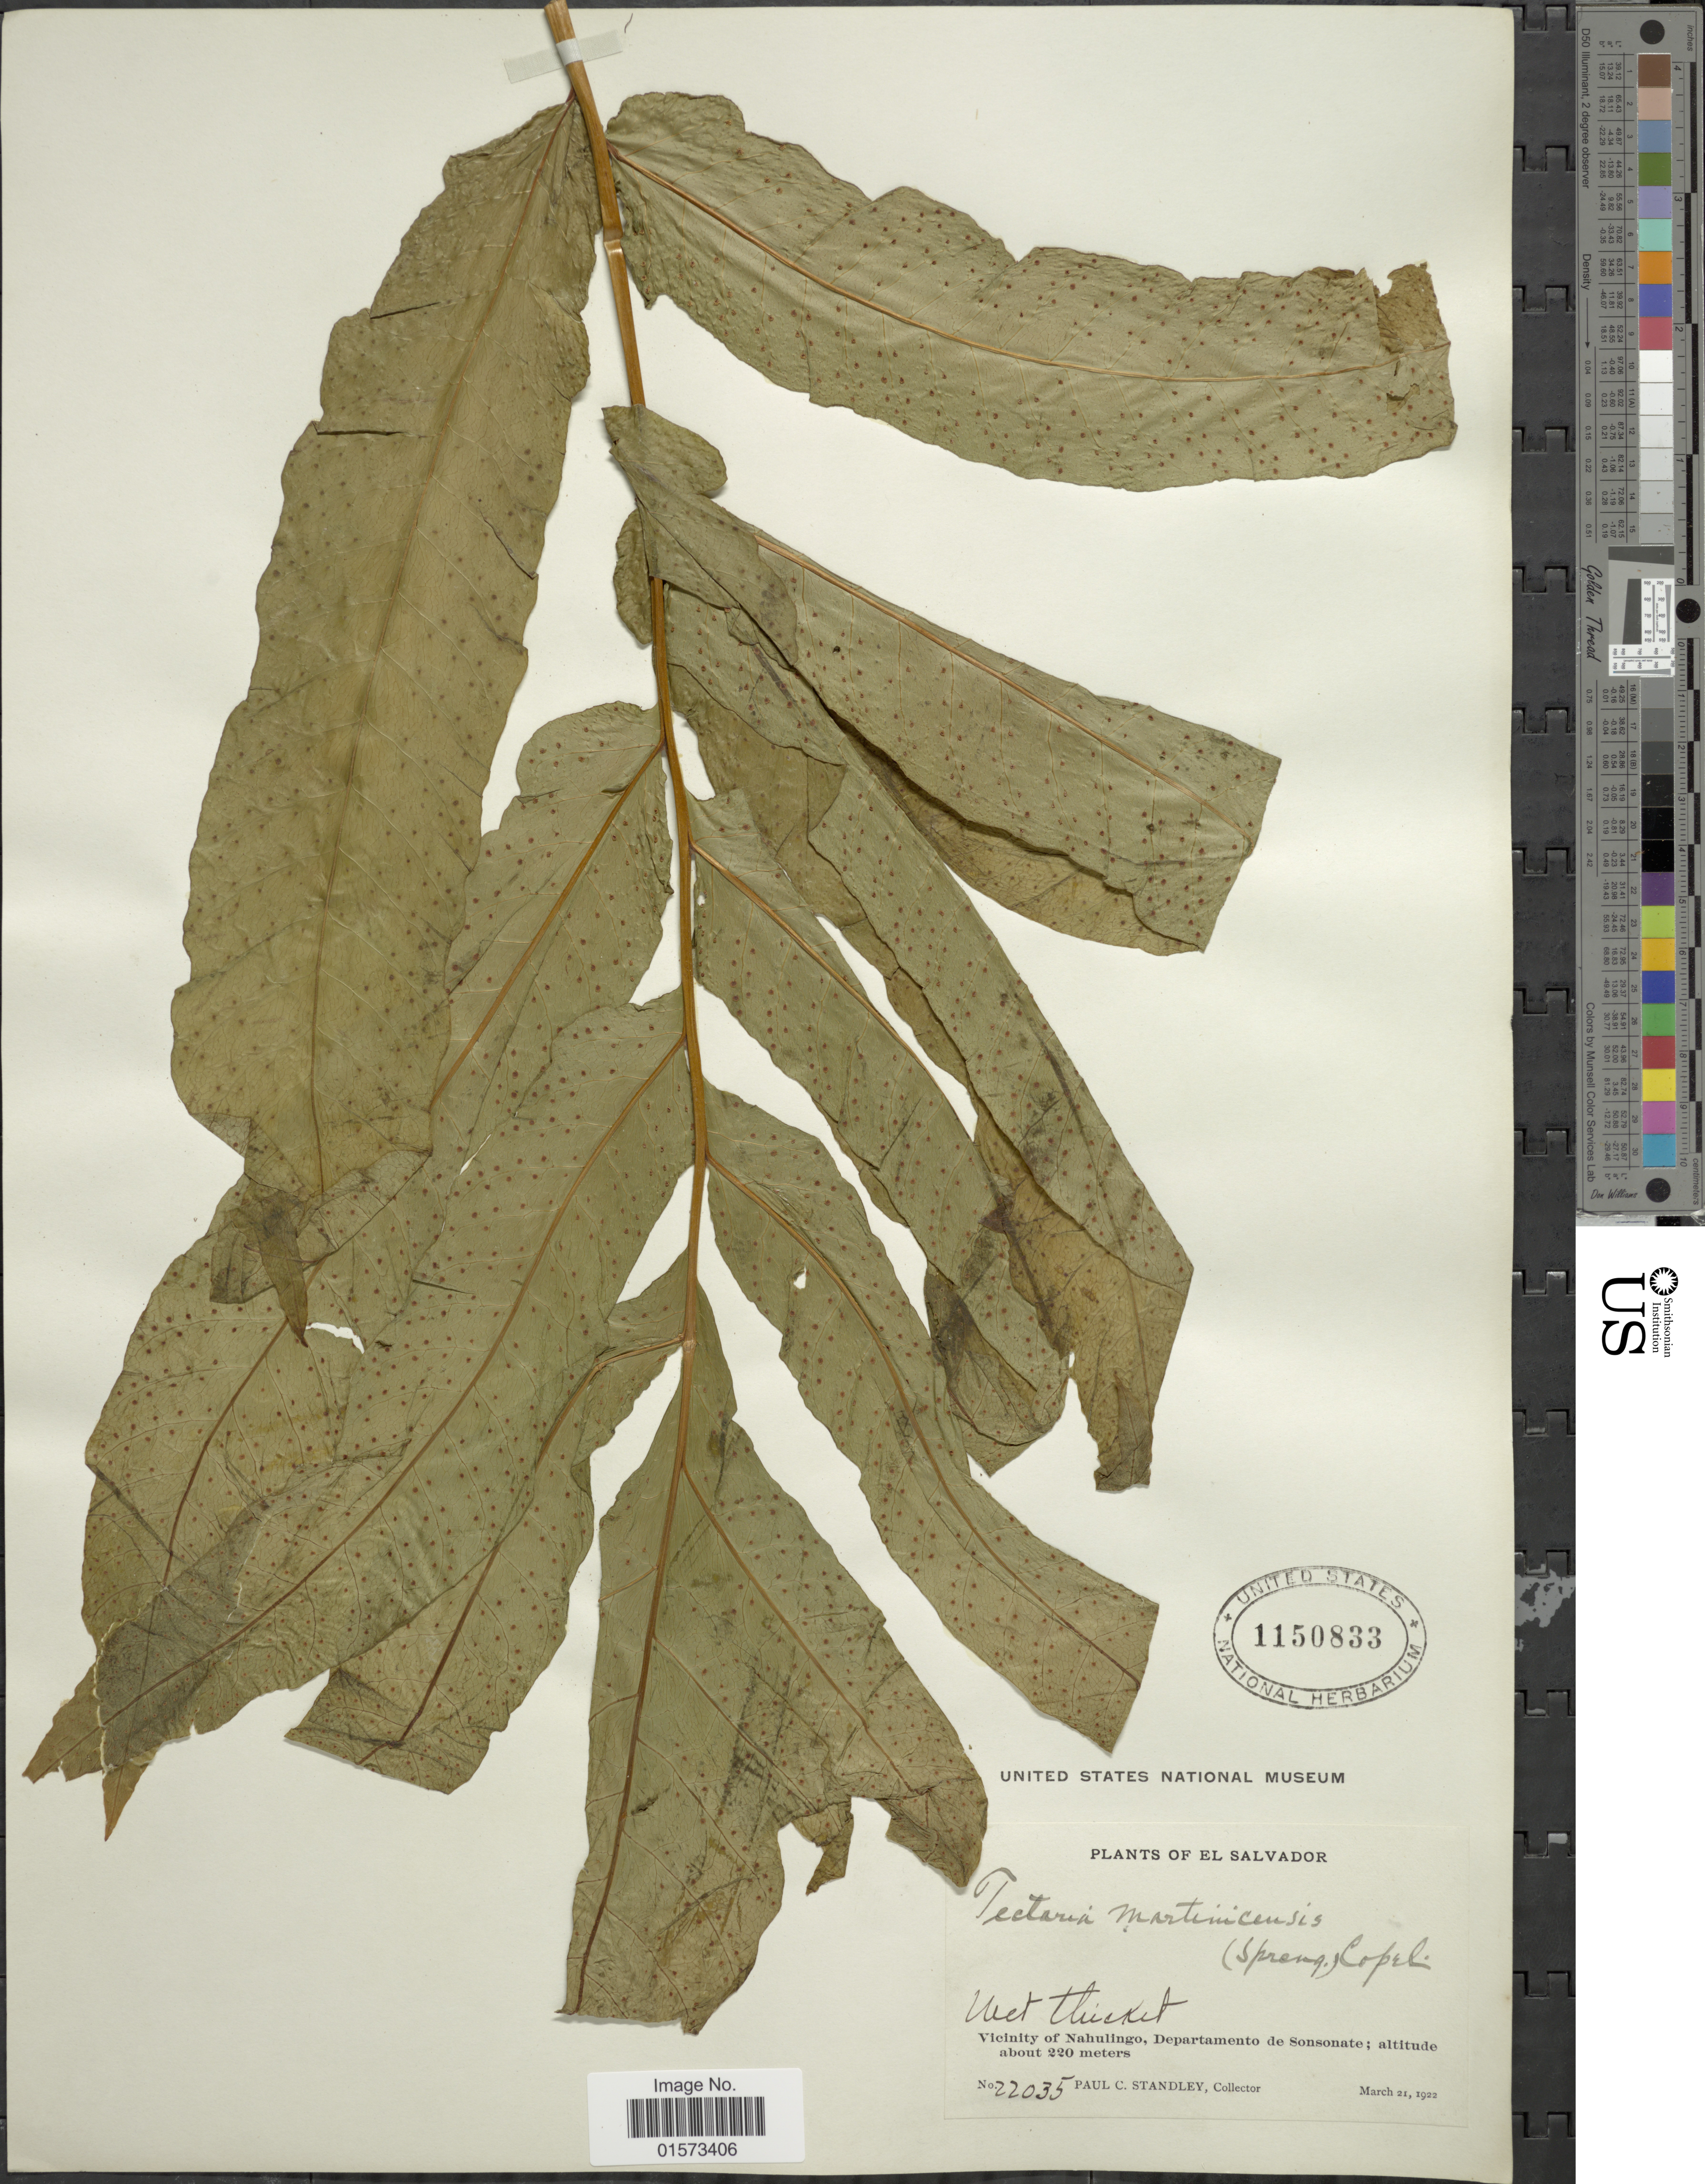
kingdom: Plantae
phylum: Tracheophyta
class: Polypodiopsida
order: Polypodiales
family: Tectariaceae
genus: Tectaria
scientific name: Tectaria incisa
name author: Cav.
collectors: P. C. Standley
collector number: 22035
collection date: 1922-03-21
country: El Salvador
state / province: Sonsonate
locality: Vicinity of Nahulingo, Departamento de Sonsonate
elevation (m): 220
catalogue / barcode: US 1150833